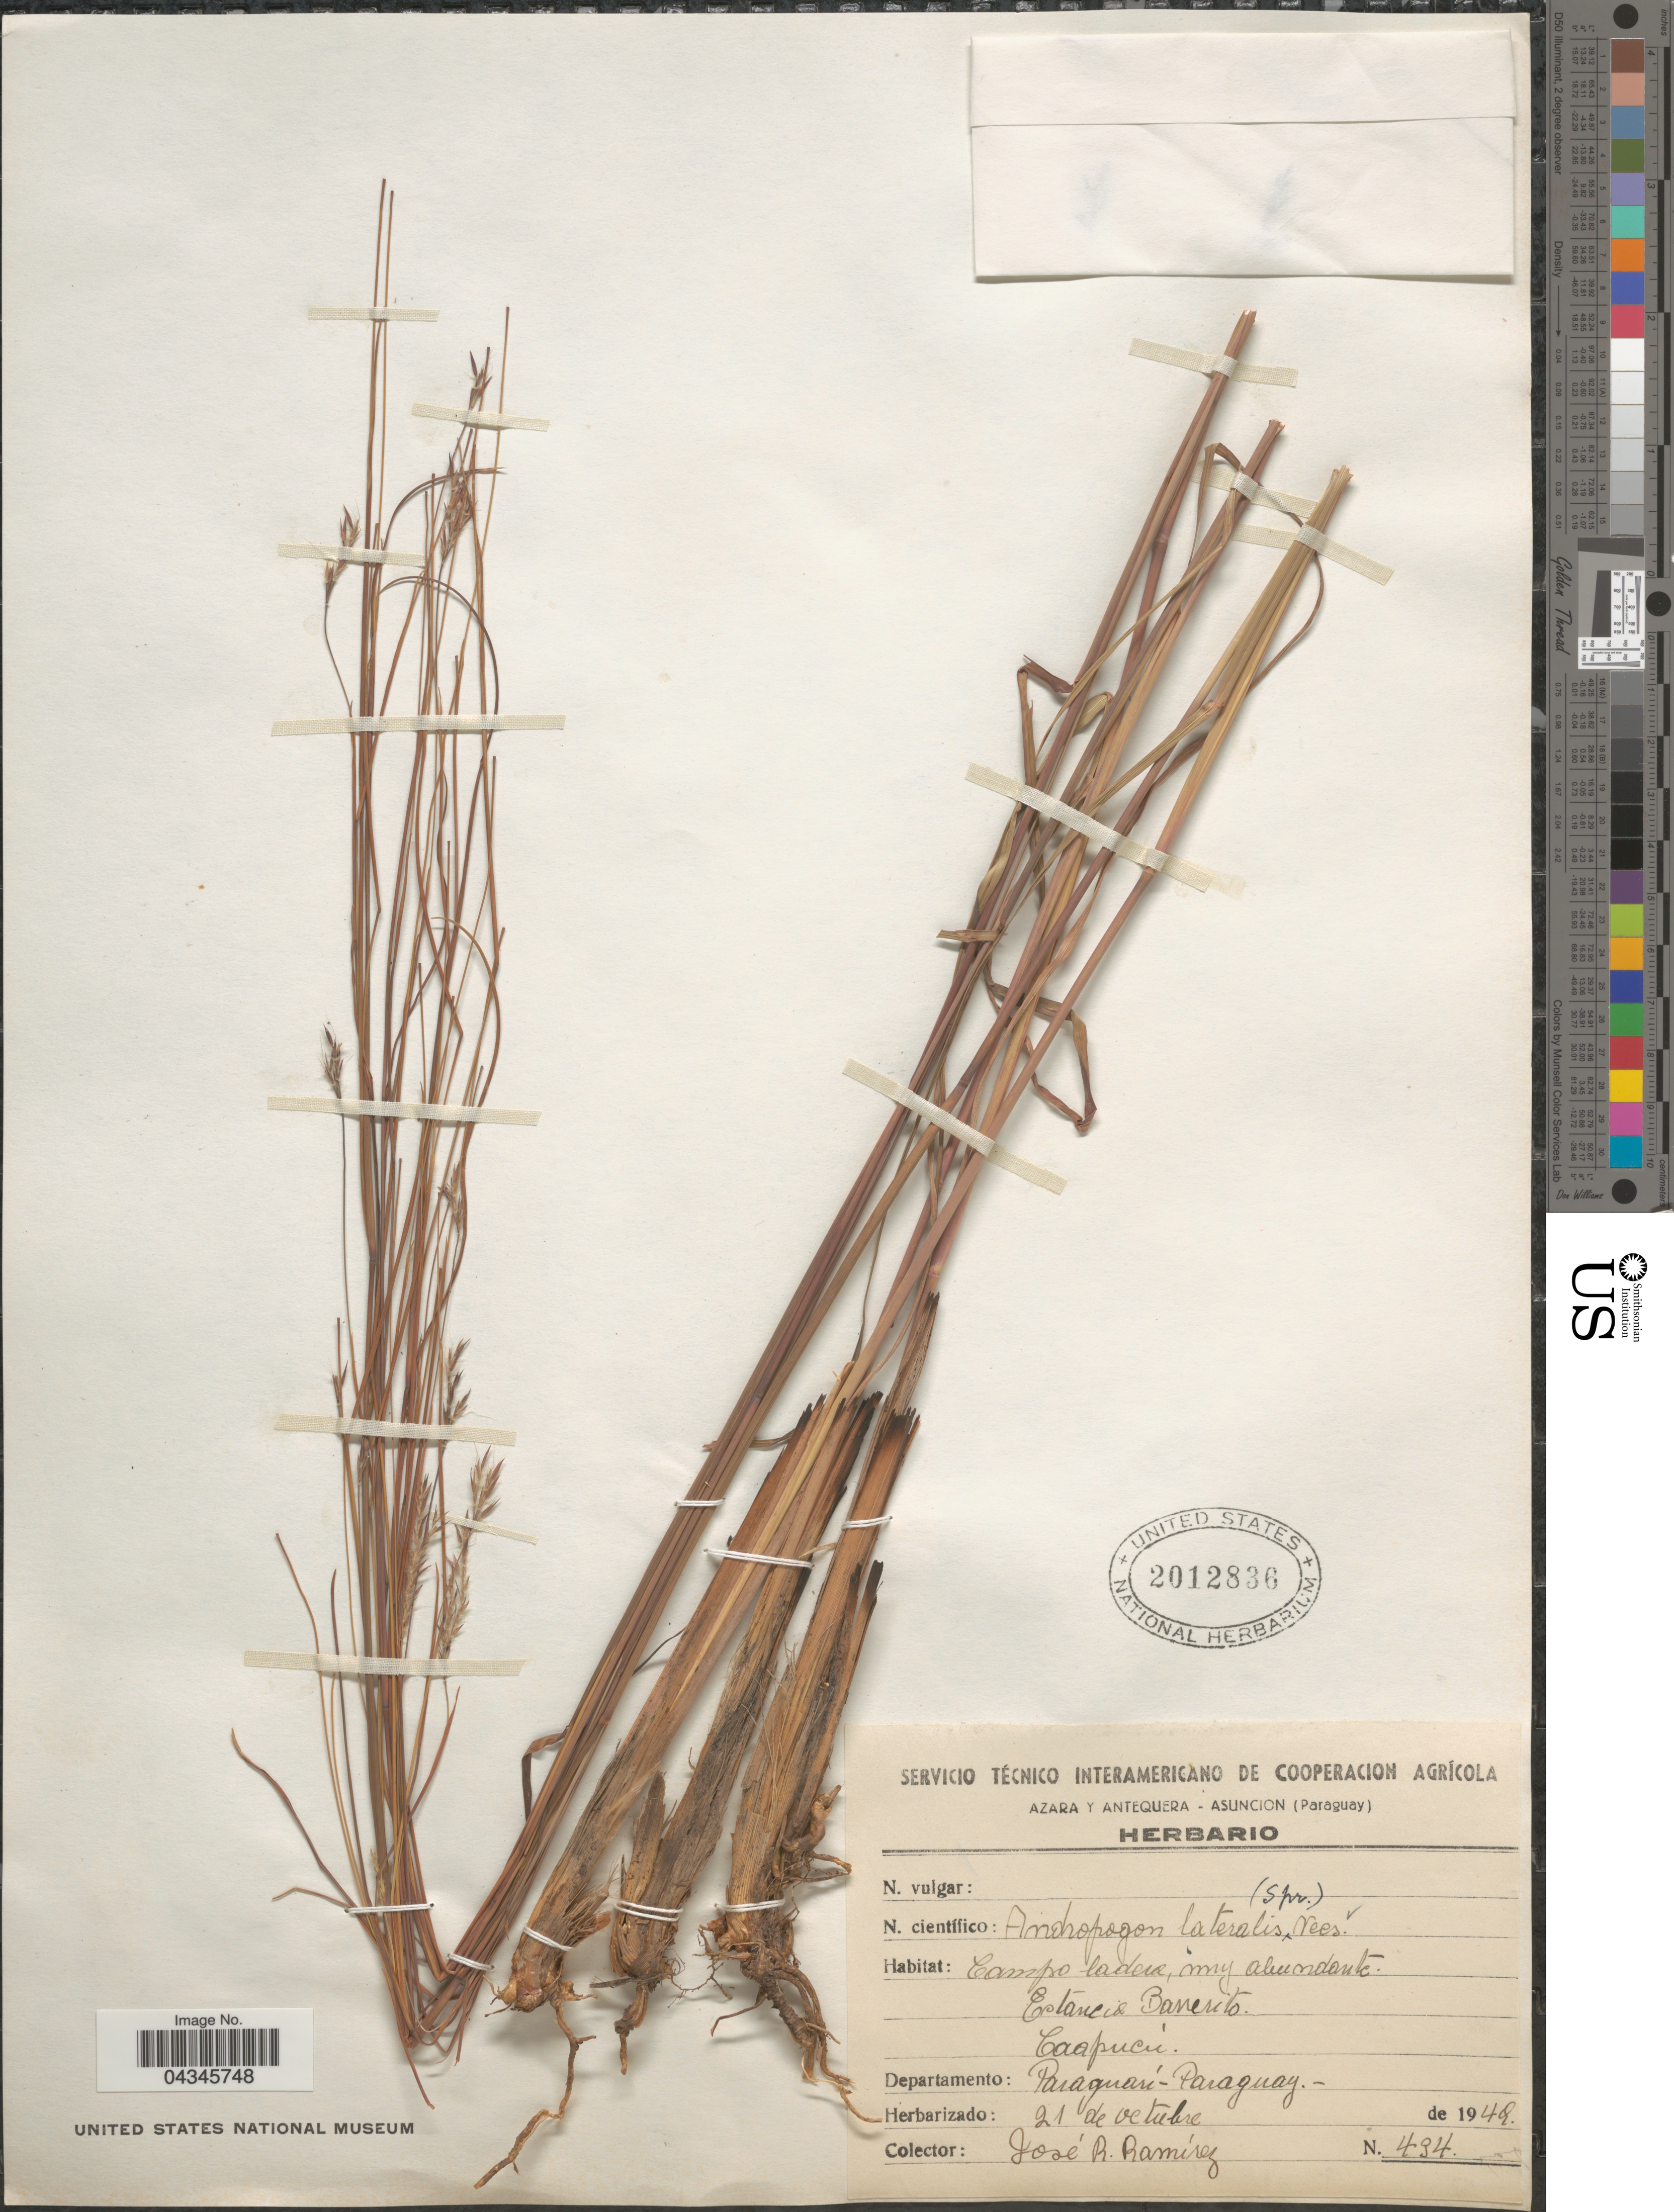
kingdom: Plantae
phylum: Tracheophyta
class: Liliopsida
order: Poales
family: Poaceae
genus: Andropogon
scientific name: Andropogon lateralis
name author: Nees in Mart.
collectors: J. Ramírez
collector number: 434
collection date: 1949-10-21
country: Paraguay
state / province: Paraguari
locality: Campo ladera, muy abundante. Estancia Barrerita. Caajucú. Departamento: Paraguarí.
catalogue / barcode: US 2012836